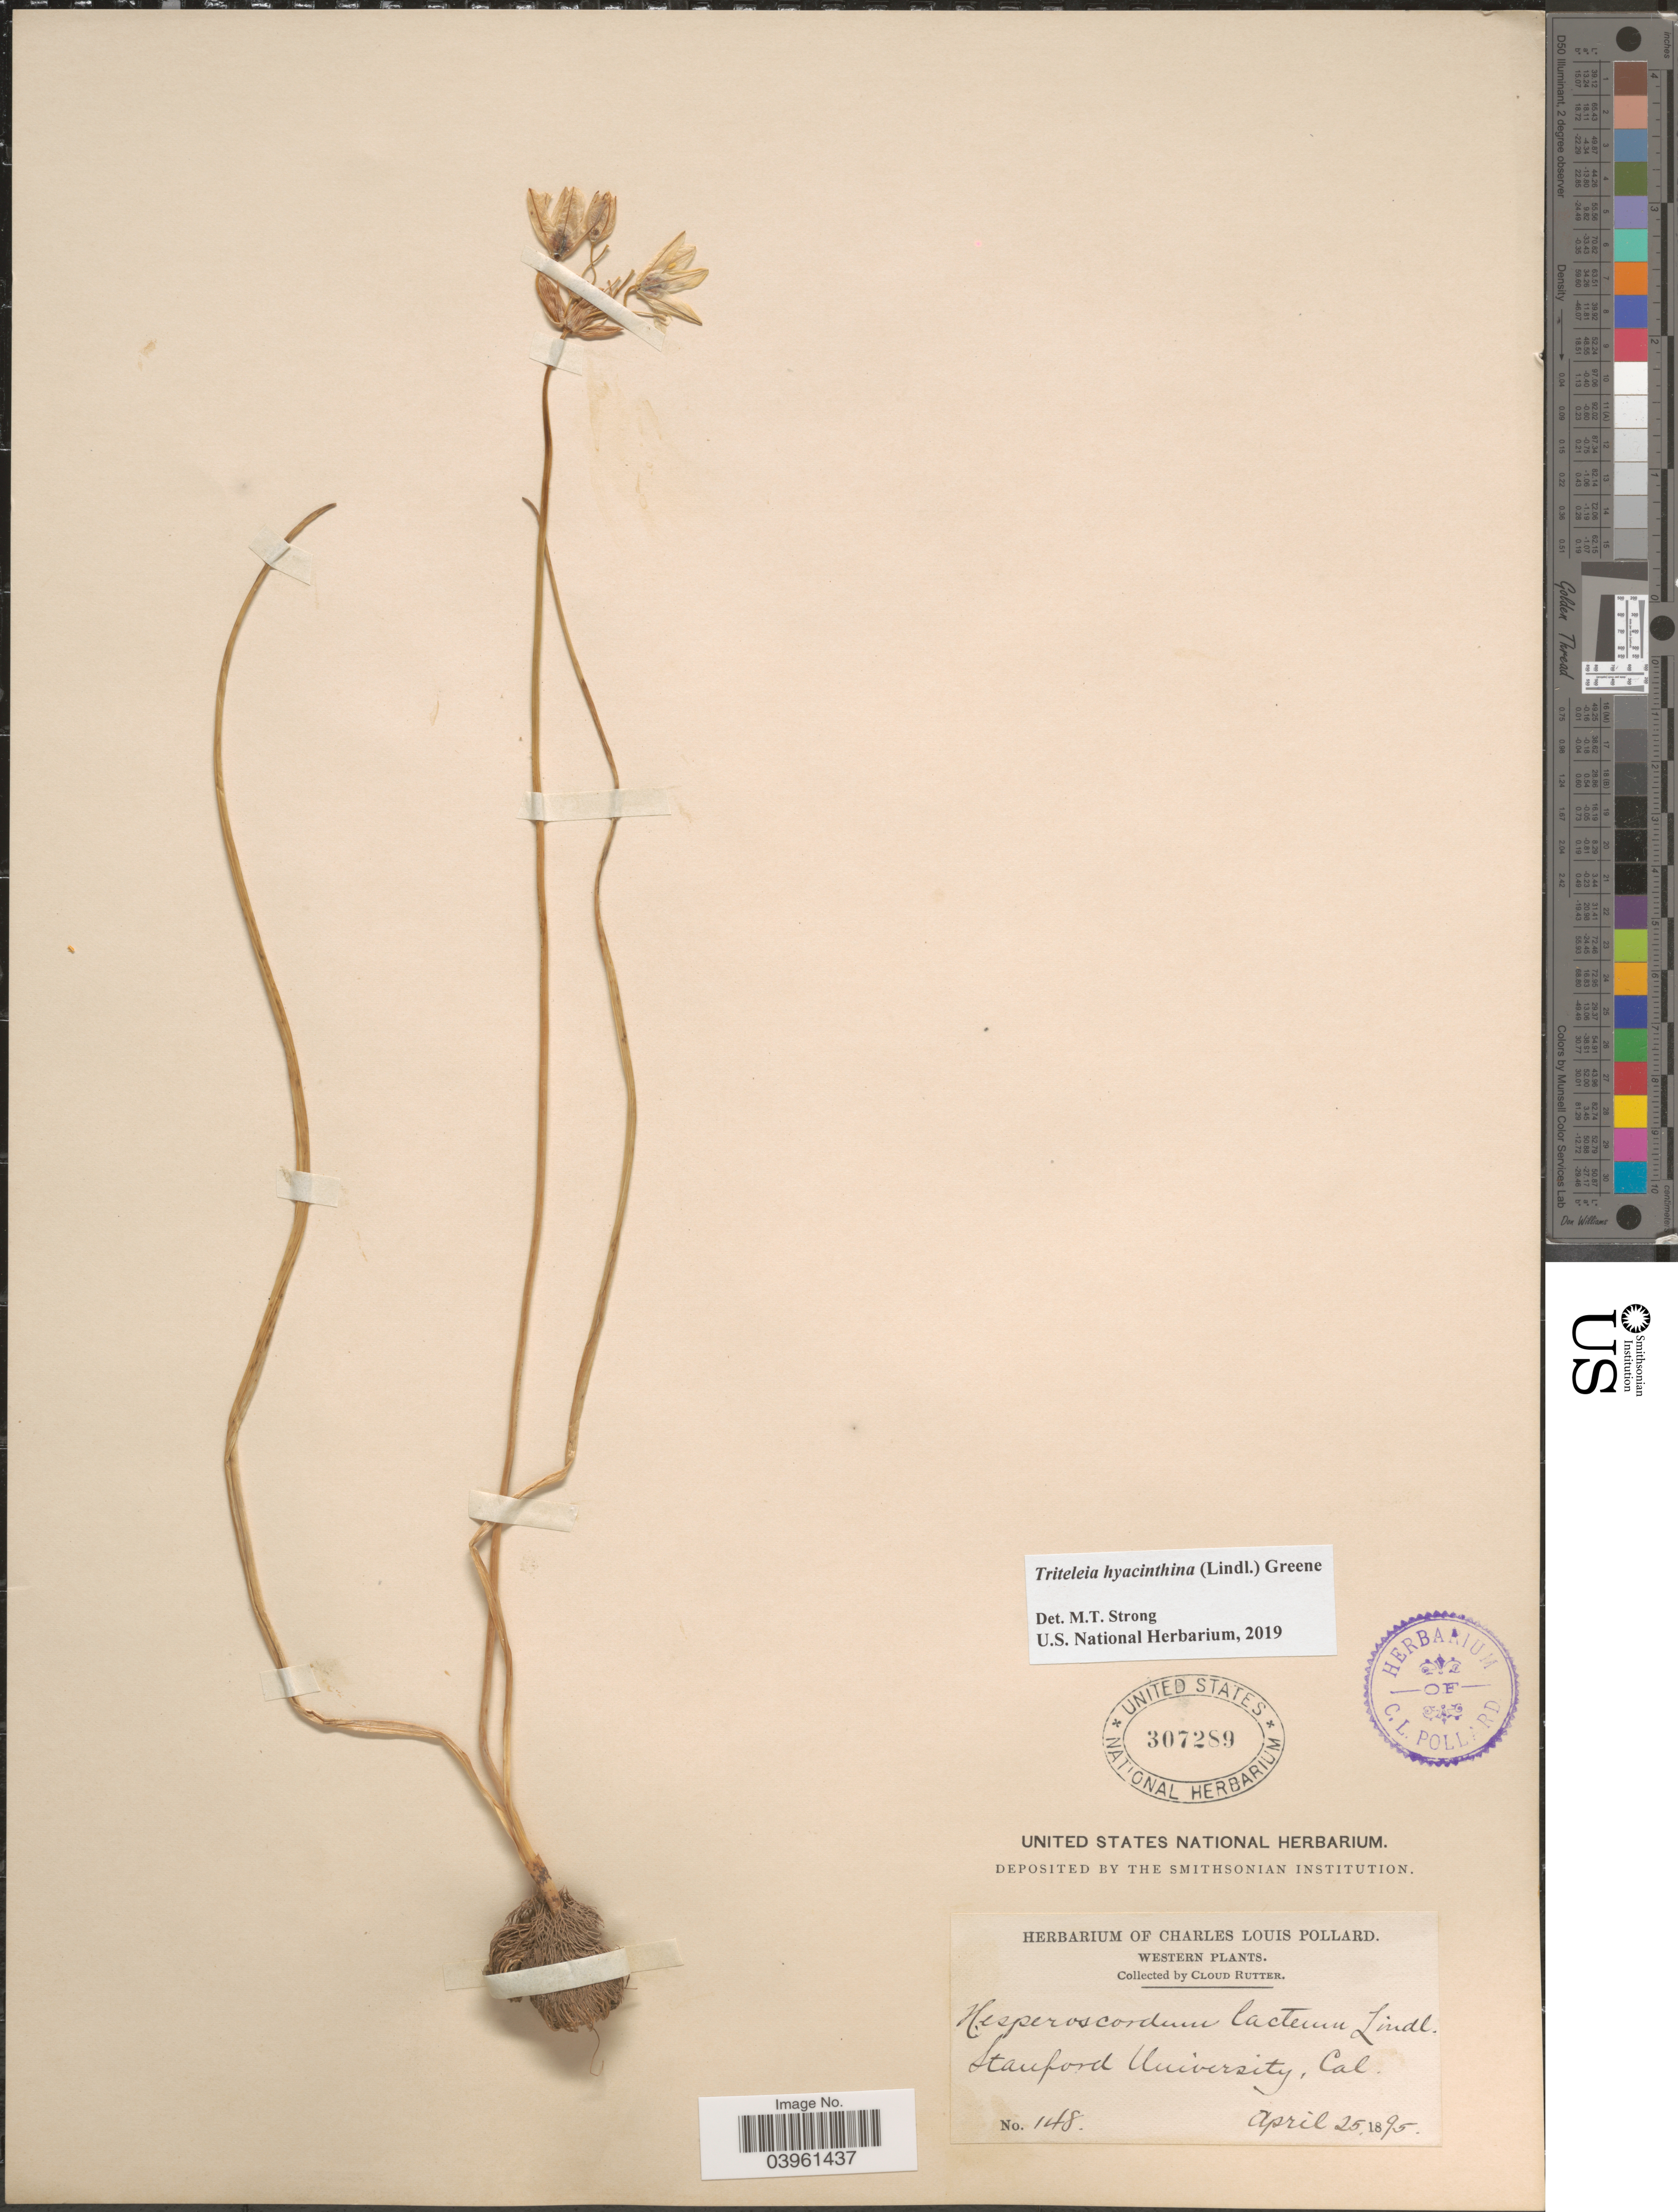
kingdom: Plantae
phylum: Tracheophyta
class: Liliopsida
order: Asparagales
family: Asparagaceae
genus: Triteleia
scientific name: Triteleia hyacinthina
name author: (Lindl.) Greene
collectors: C. Rutter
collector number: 148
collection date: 1895-04-25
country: United States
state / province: California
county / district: Santa Clara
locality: Western. Stanford University.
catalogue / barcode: US 307289